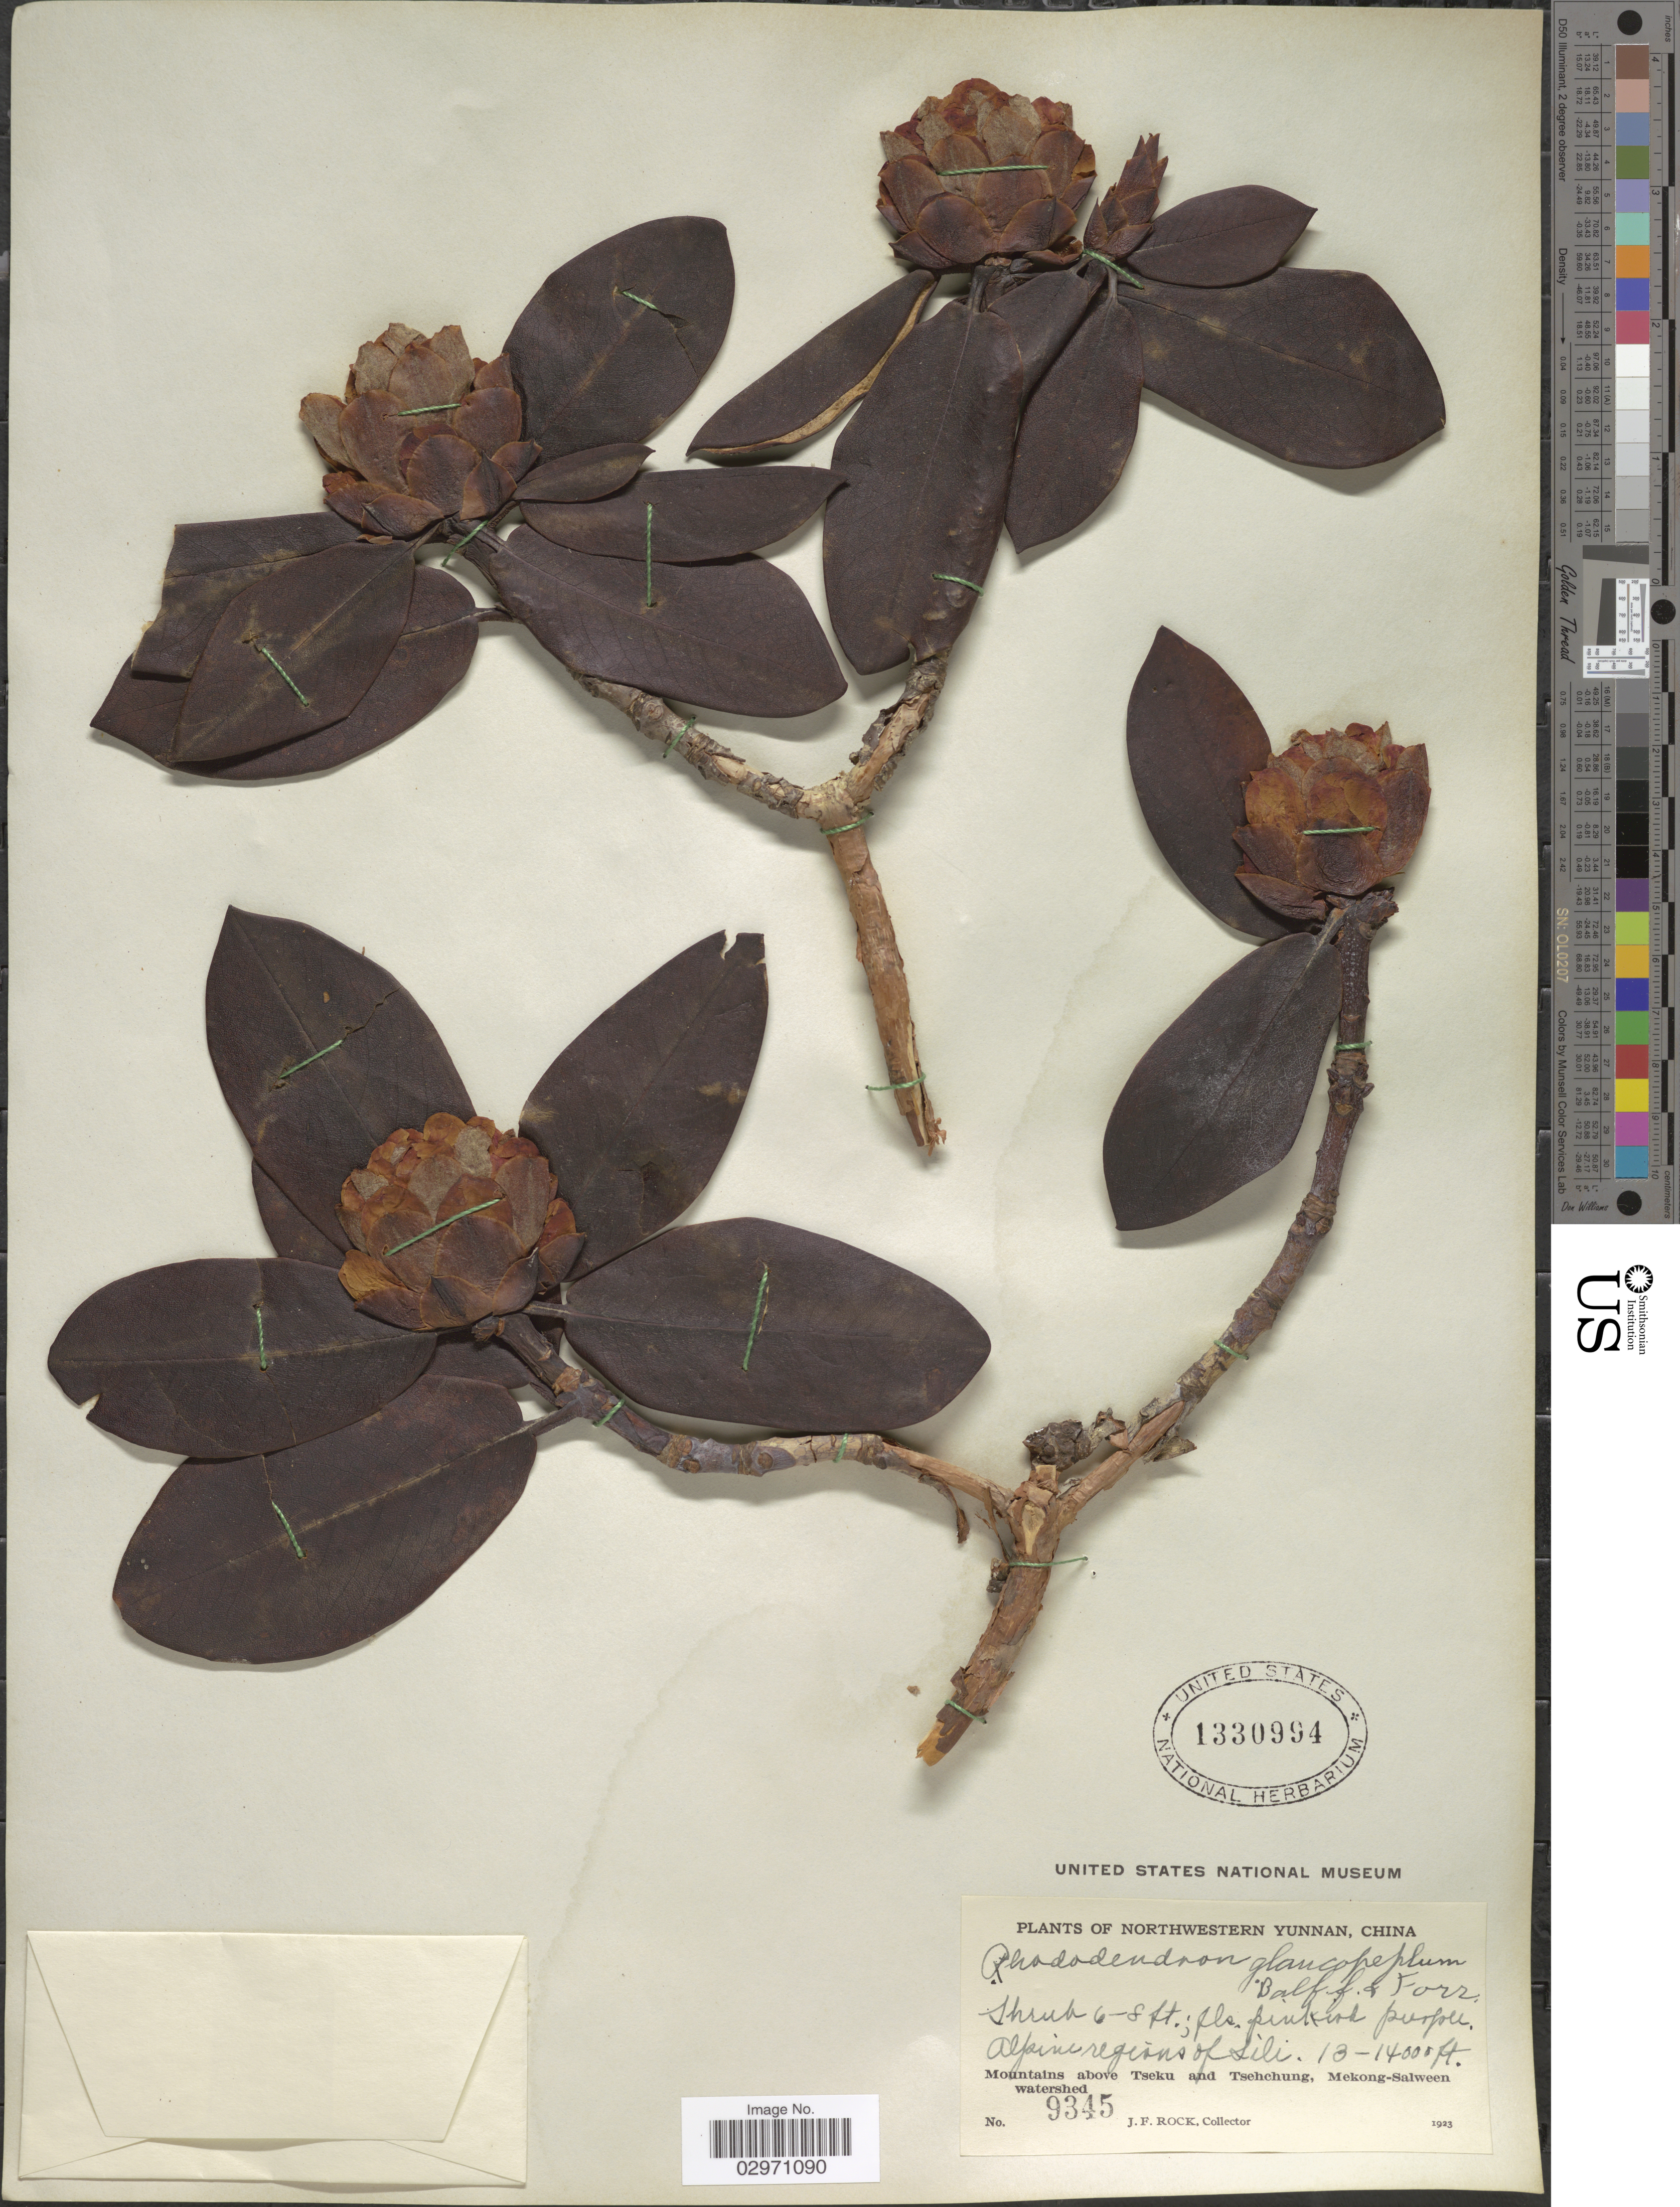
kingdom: Plantae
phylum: Tracheophyta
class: Magnoliopsida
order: Ericales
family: Ericaceae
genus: Rhododendron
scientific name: Rhododendron glaucopeplum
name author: Balf. f. & Forrest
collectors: J. Rock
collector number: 9345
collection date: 1923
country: China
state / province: Yunnan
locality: Northwestern Yunnan. Alpine regions of Sili. Mountains above Tseku and Tsehchung, Mekong-Salween watershed.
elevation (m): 3962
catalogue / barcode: US 1330994